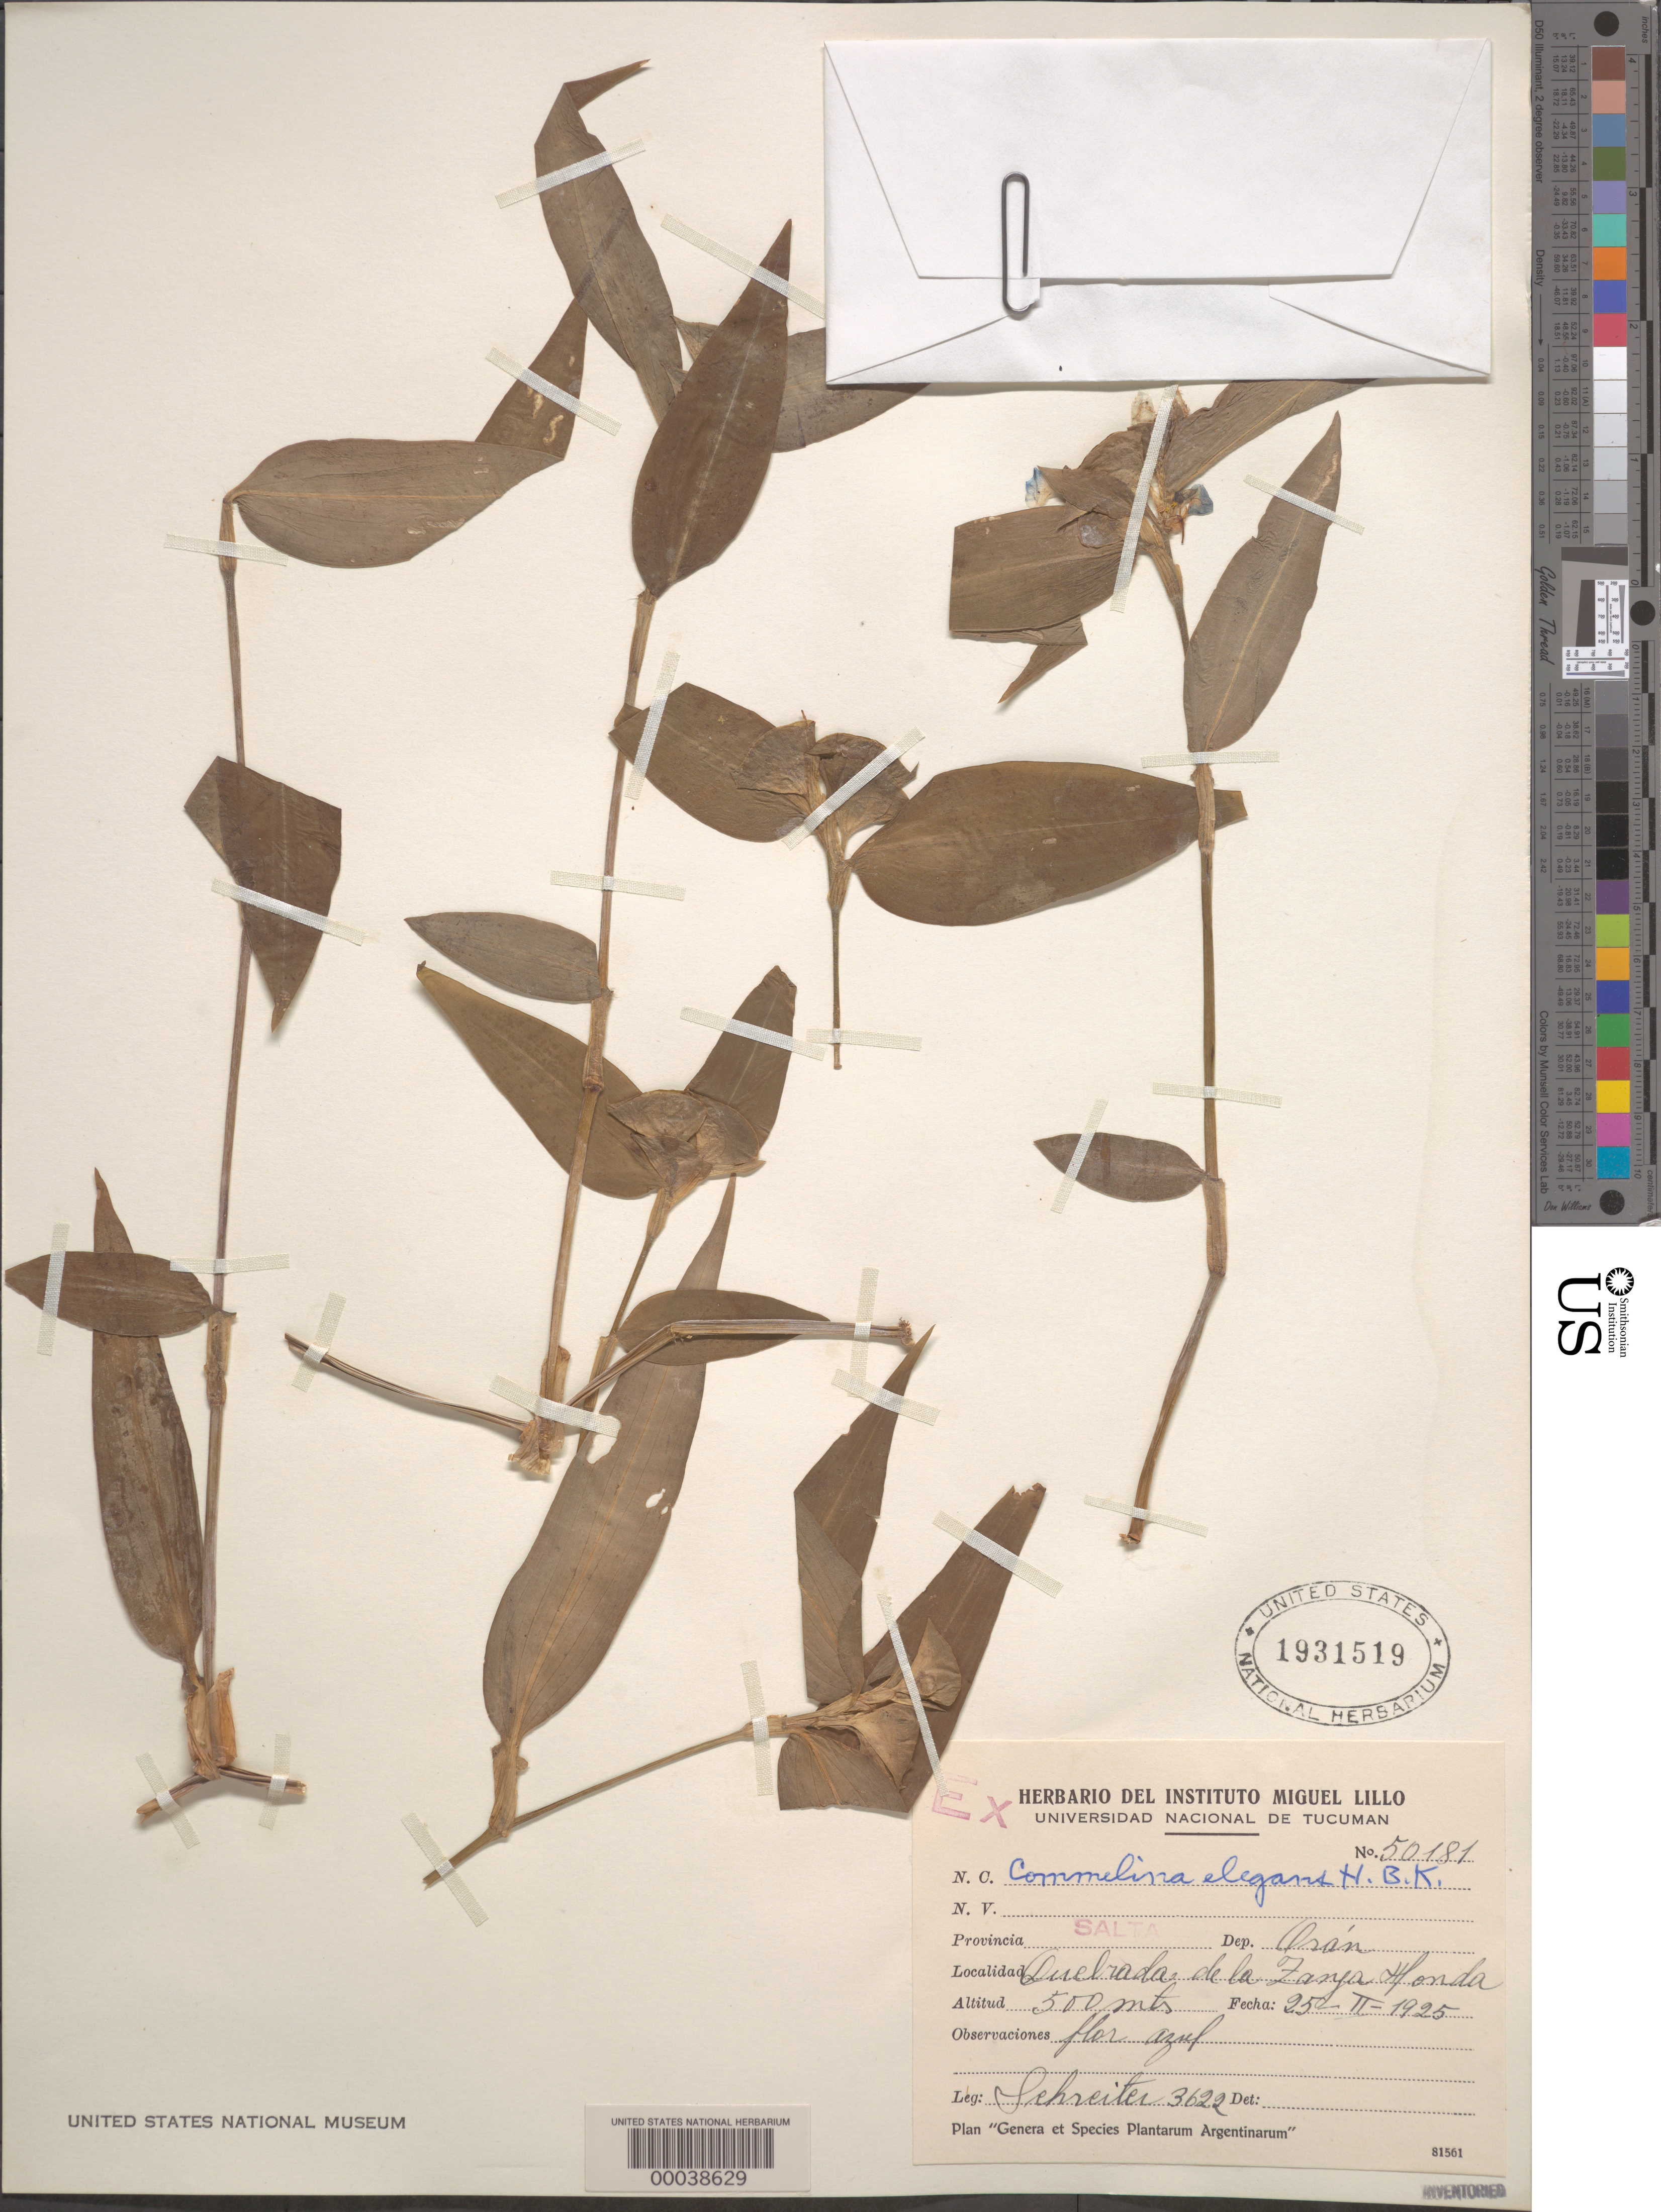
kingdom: Plantae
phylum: Tracheophyta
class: Liliopsida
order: Commelinales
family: Commelinaceae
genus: Commelina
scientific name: Commelina erecta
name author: L.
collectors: -. Lehreiter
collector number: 3622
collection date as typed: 25 Feb 1925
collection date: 1925-02-25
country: Argentina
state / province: Salta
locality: Quebrada de la Zanya Honda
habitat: Ravine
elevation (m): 500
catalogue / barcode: US 1931519